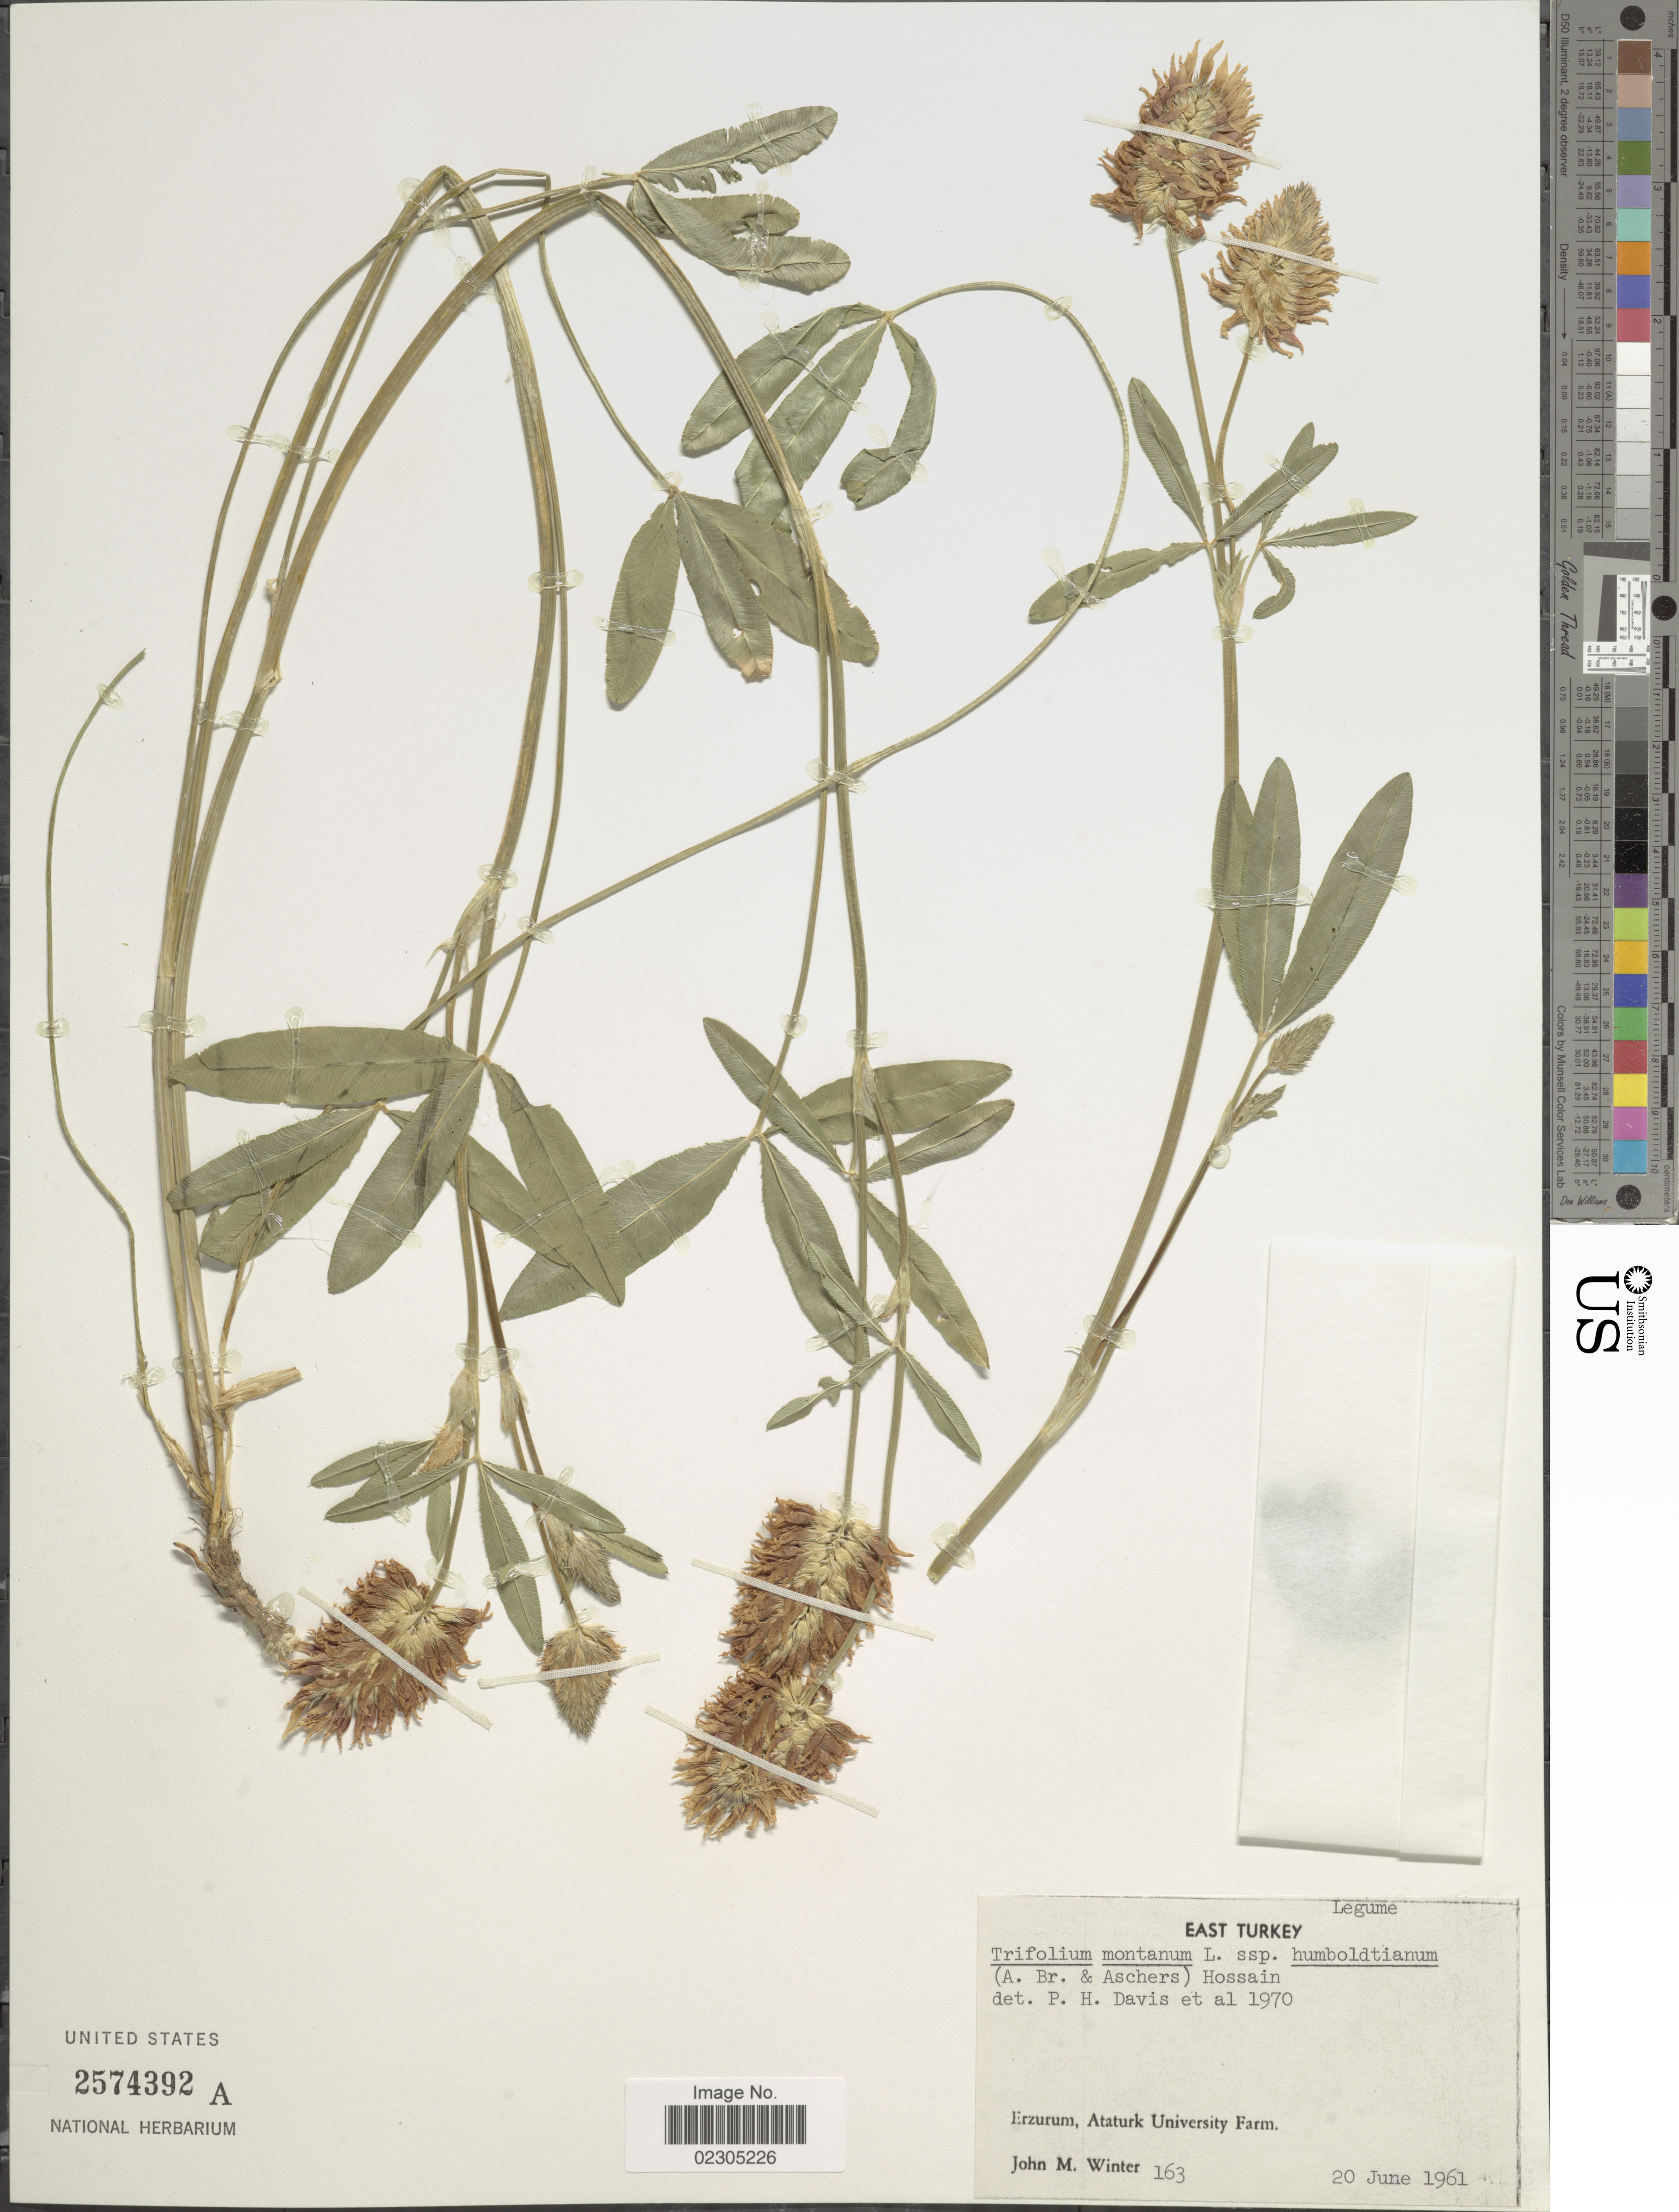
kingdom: Plantae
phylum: Tracheophyta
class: Magnoliopsida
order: Fabales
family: Fabaceae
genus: Trifolium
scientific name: Trifolium montanense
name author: Rydb.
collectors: J. M. Winter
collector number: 163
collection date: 1961-06-20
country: Turkey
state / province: Erzurum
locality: Ataturk University Farm. East Turkey.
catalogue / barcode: US 2574392A